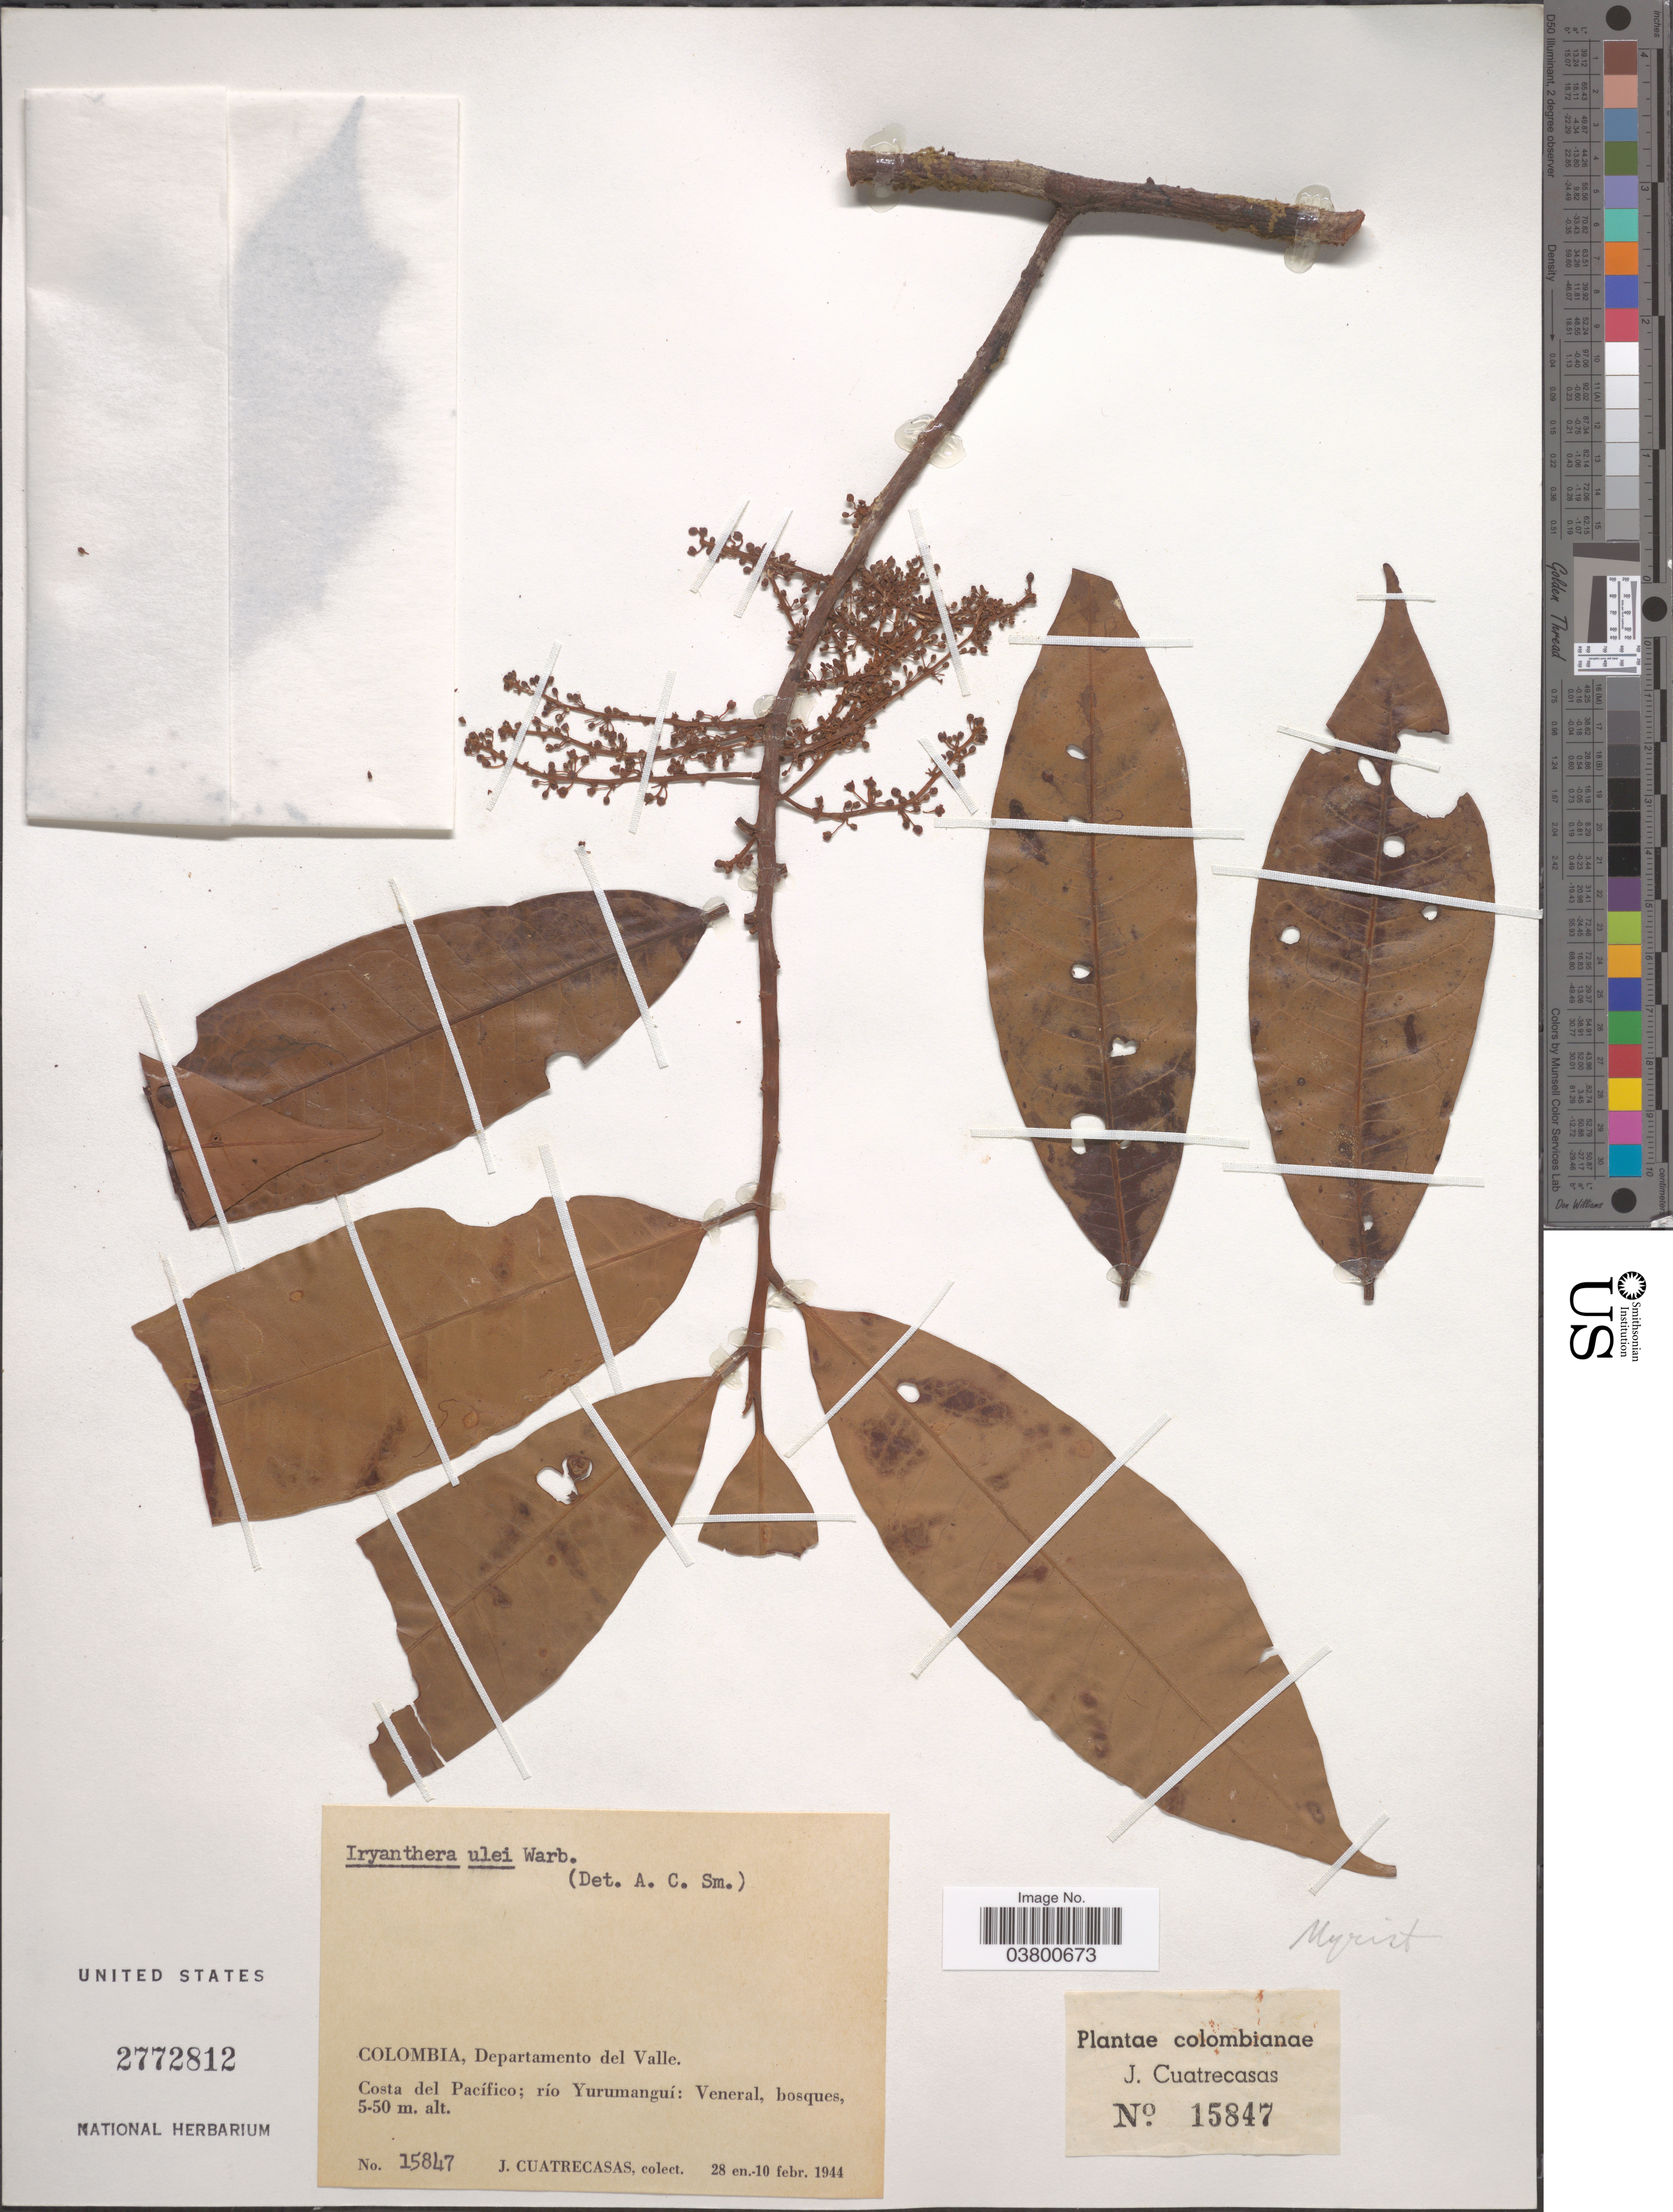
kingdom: Plantae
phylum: Tracheophyta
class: Magnoliopsida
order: Magnoliales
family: Myristicaceae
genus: Iryanthera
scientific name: Iryanthera ulei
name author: Warb.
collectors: J. Cuatrecasas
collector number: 15847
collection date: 1944-01-28/1944-02-10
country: Colombia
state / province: Valle del Cauca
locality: Departamento del Valle. Costa del Pacífico; río Yurumanguí: Veneral, bsoques.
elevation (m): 5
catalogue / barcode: US 2772812